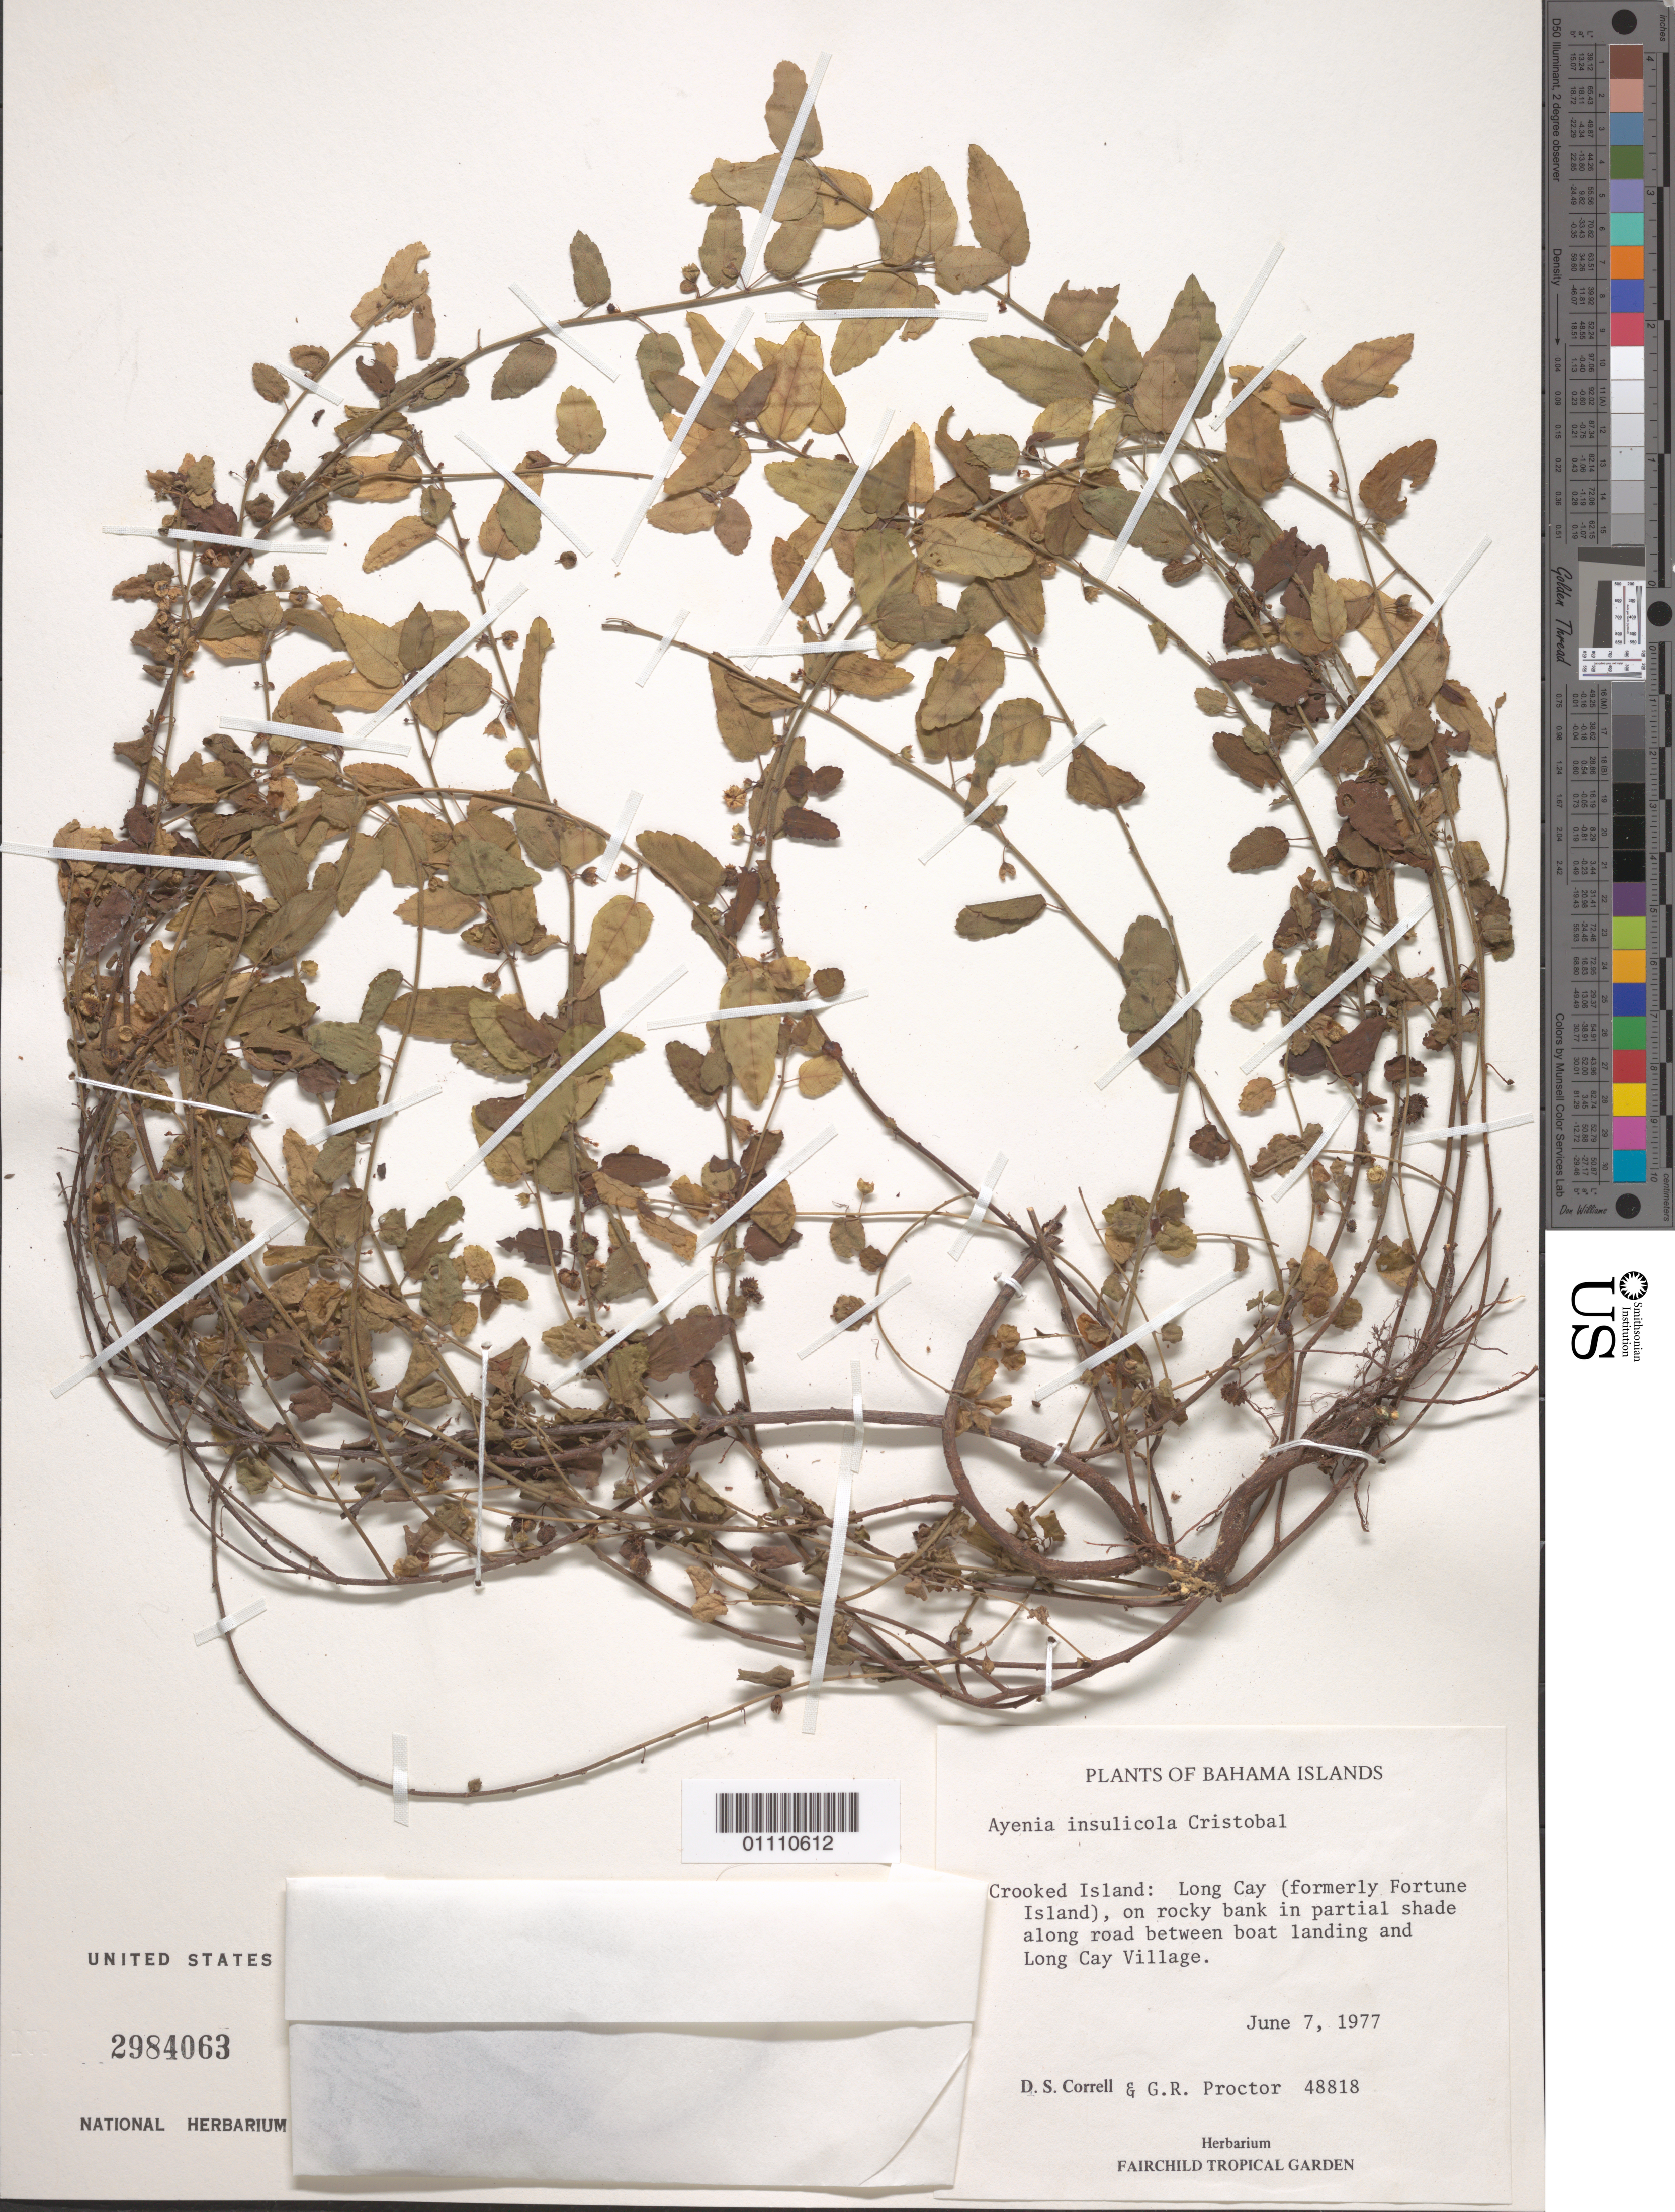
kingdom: Plantae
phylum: Tracheophyta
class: Magnoliopsida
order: Malvales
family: Malvaceae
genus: Ayenia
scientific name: Ayenia insulicola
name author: Cristóbal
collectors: D. S. Correll & G. R. Proctor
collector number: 48818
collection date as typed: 07 Jun 1977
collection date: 1977-06-07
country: Bahamas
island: Crooked I.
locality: Long Cay (formerly Fortune Island), on rocky bank in partial shade along road between boat landing and Long Cay Village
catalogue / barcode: US 2984063